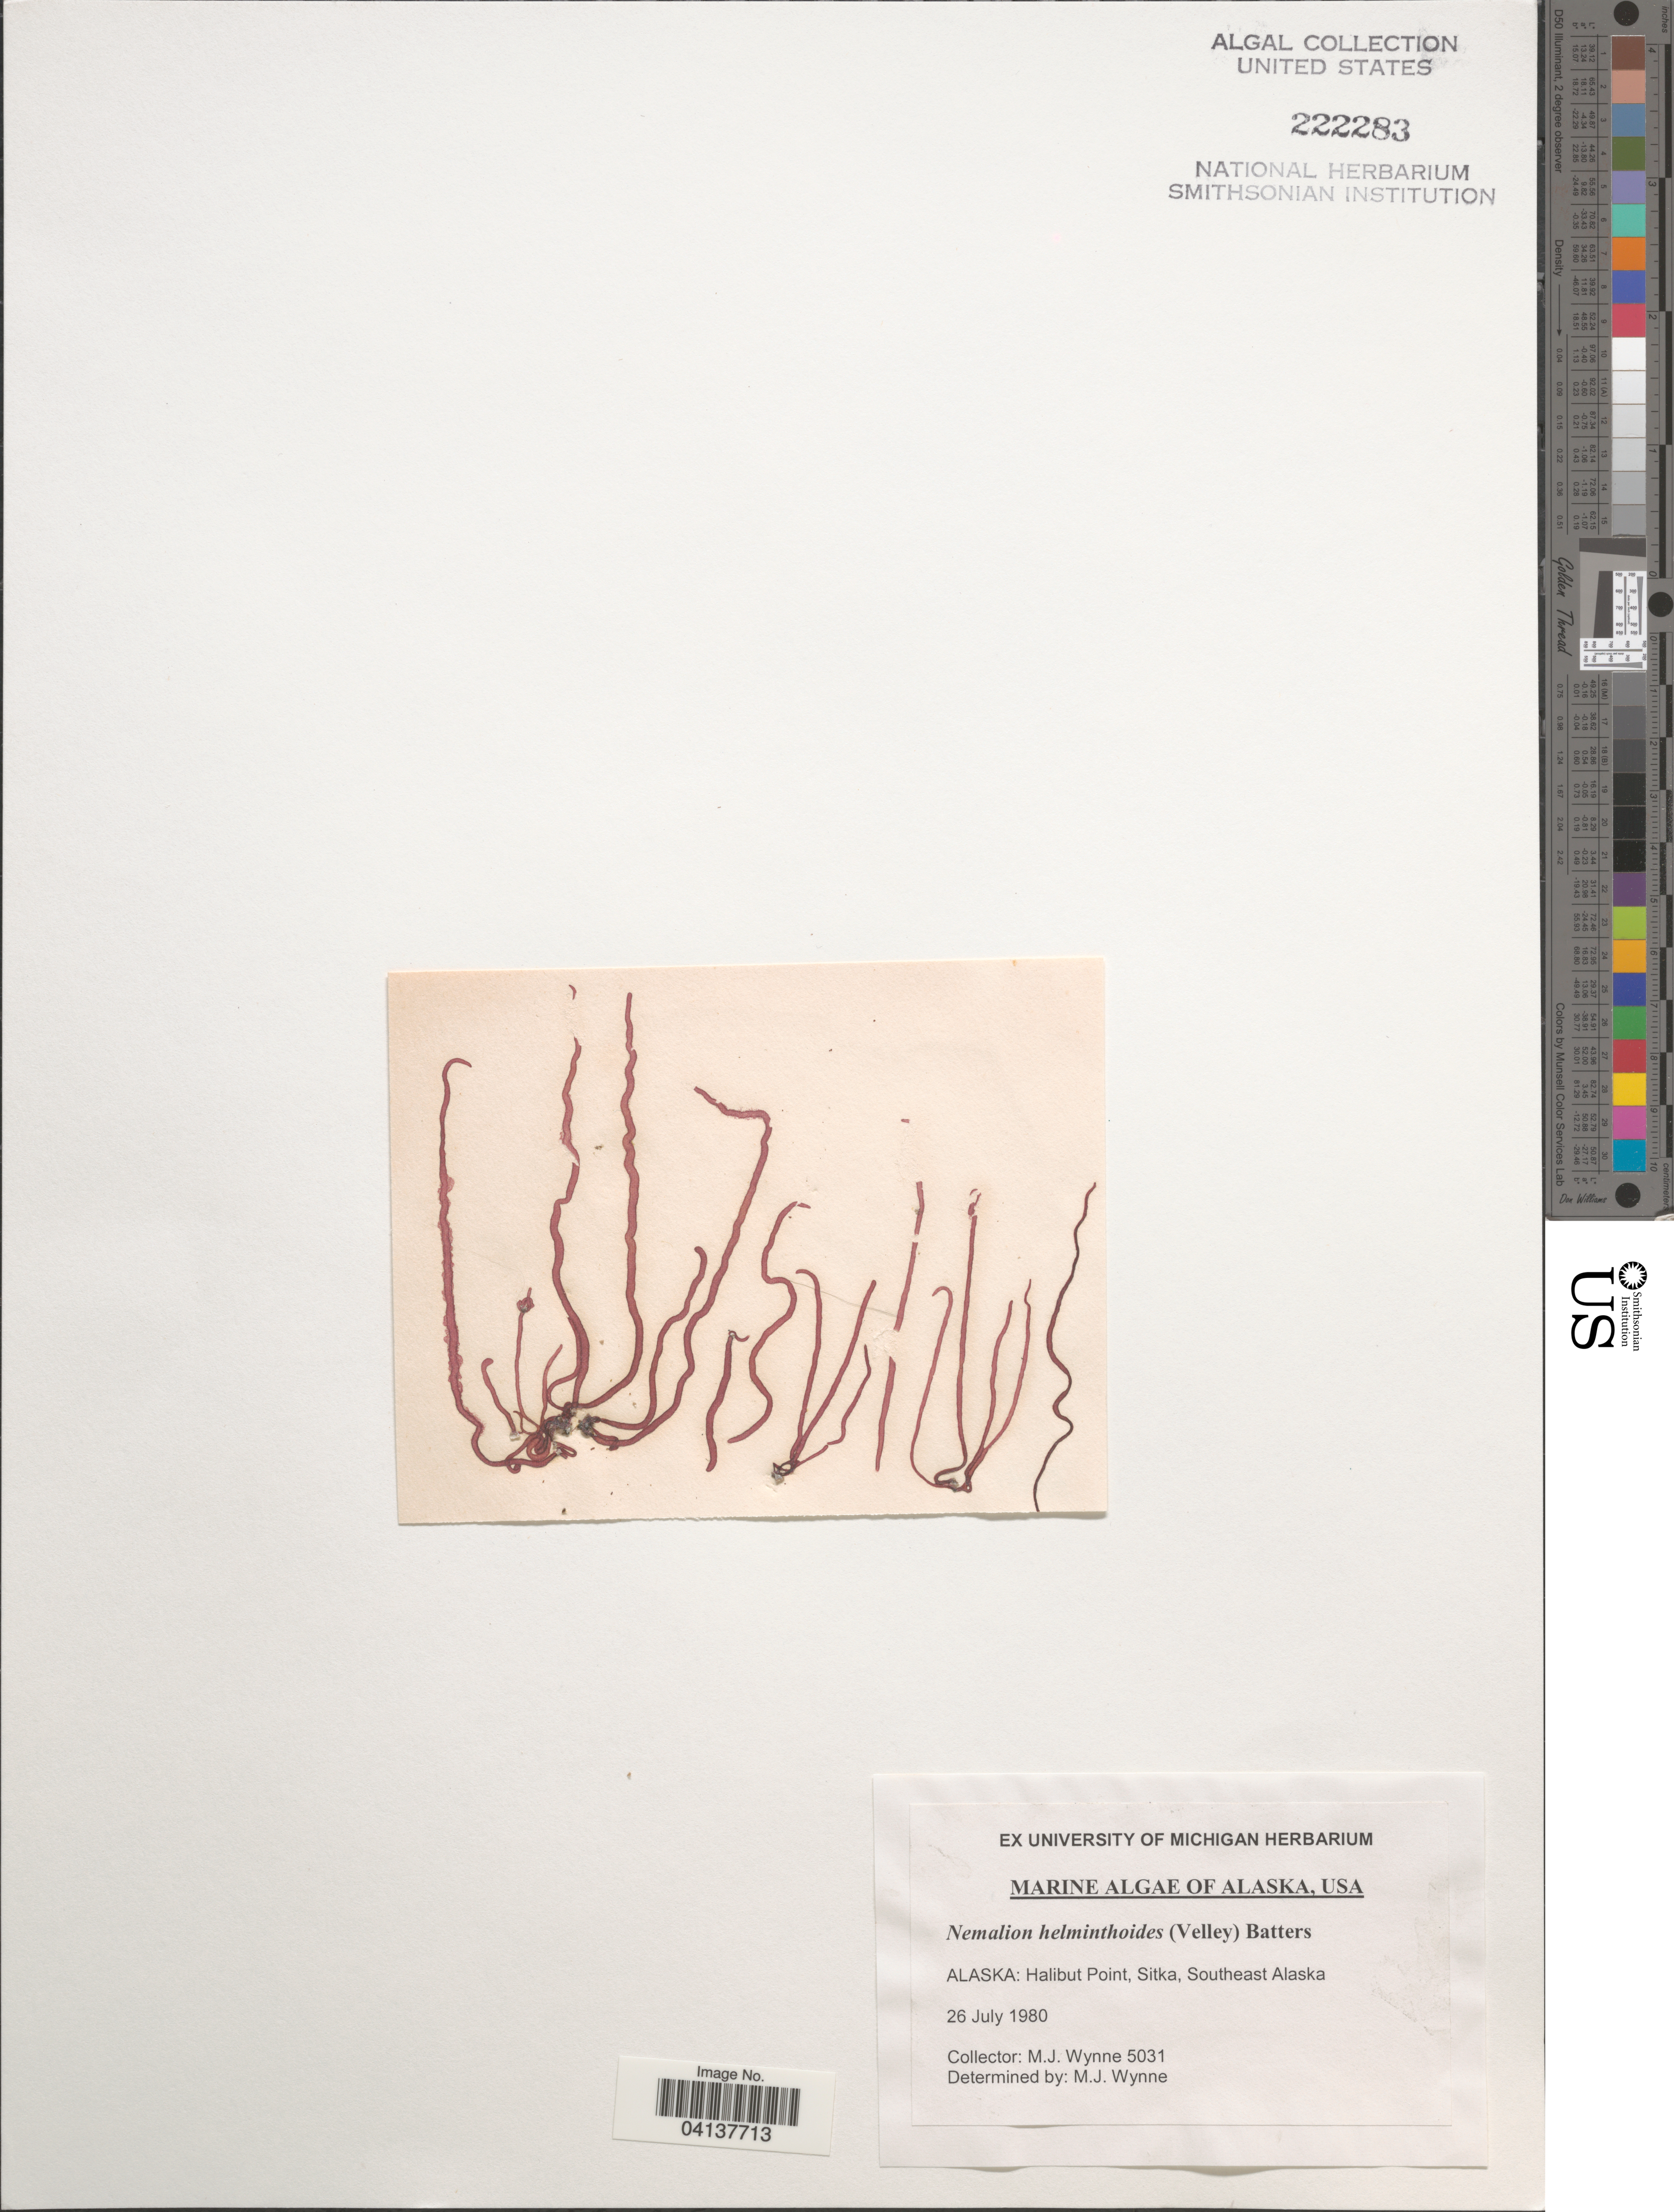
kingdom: Plantae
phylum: Rhodophyta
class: Florideophyceae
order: Nemaliales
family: Nemaliaceae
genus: Nemalion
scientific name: Nemalion multifidum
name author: (Lyngb.) Chauvin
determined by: Algae name updating Project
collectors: M.J. Wynne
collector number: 5031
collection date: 1980-07-26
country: United States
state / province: Alaska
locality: Halibut Point, Sitka, Southeast Alaska.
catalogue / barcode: US 222283